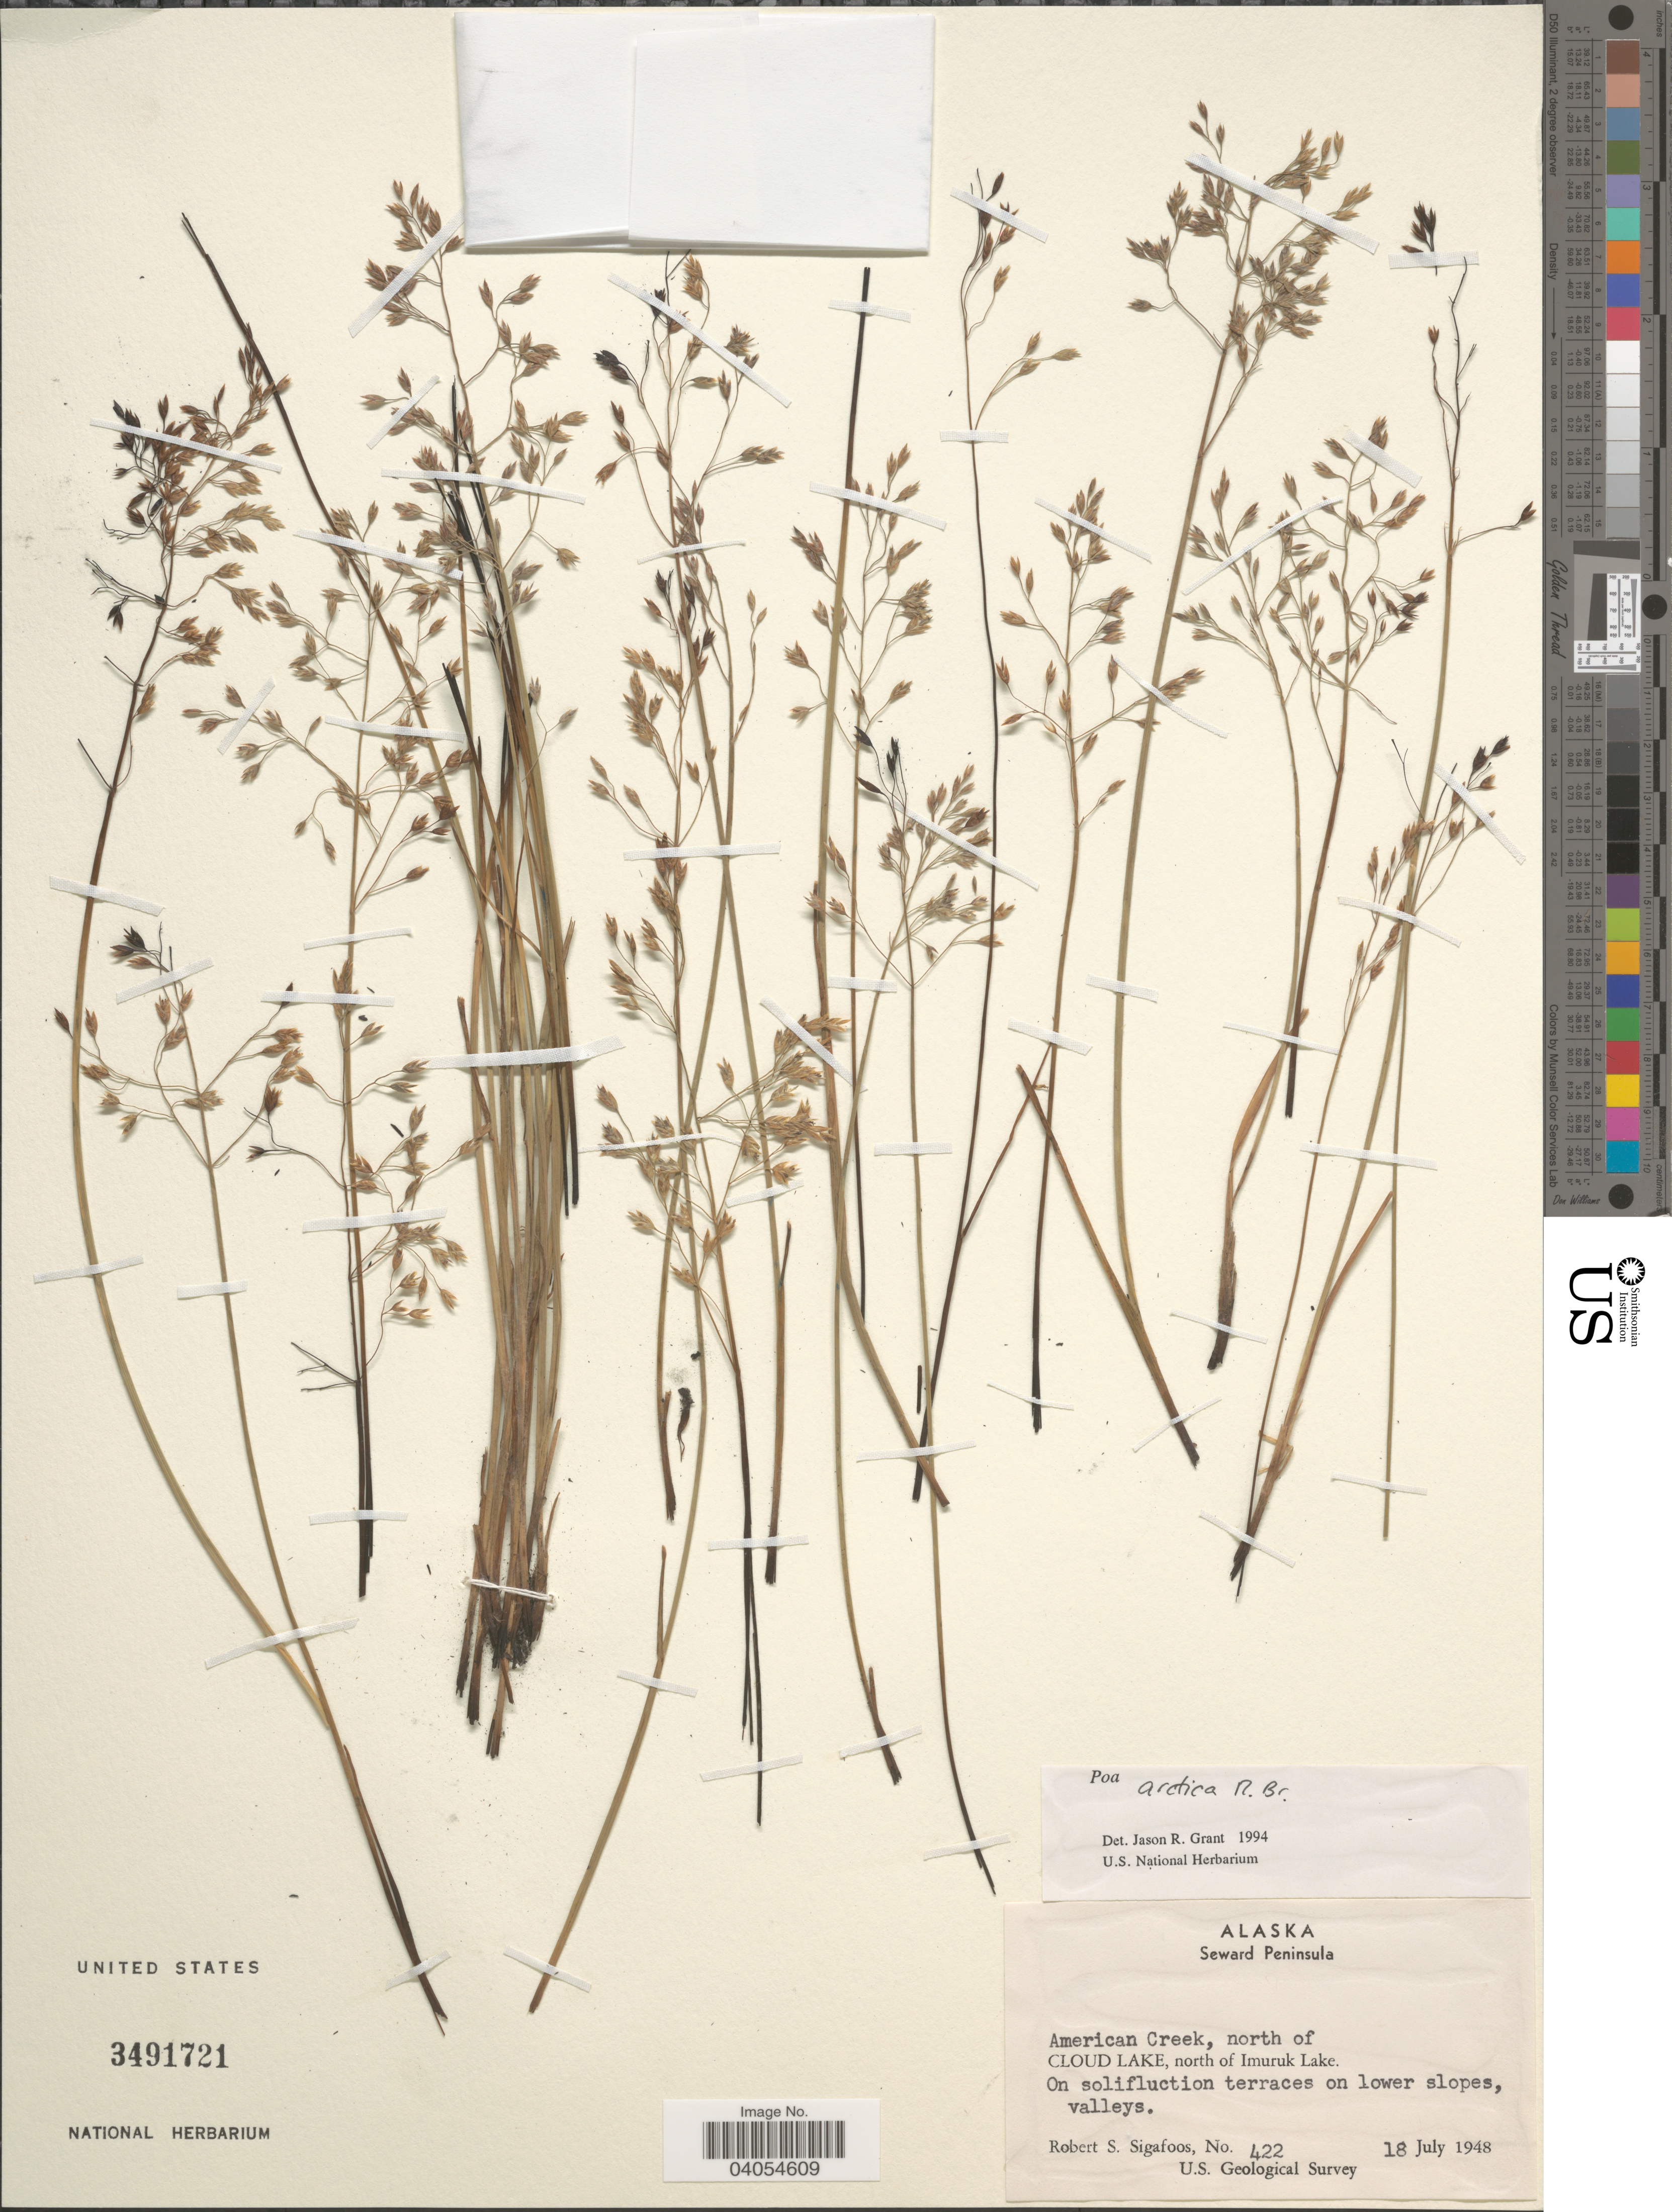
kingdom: Plantae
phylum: Tracheophyta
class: Liliopsida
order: Poales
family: Poaceae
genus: Poa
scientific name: Poa arctica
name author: R. Br.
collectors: R. Sigafoos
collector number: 422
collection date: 1948-07-18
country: United States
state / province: Alaska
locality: Seward Peninsula. American Creek, north of Cloud Lake, north of Imuruk Lake. On solifluction terraces on lower slopes, valleys.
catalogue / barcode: US 3491721